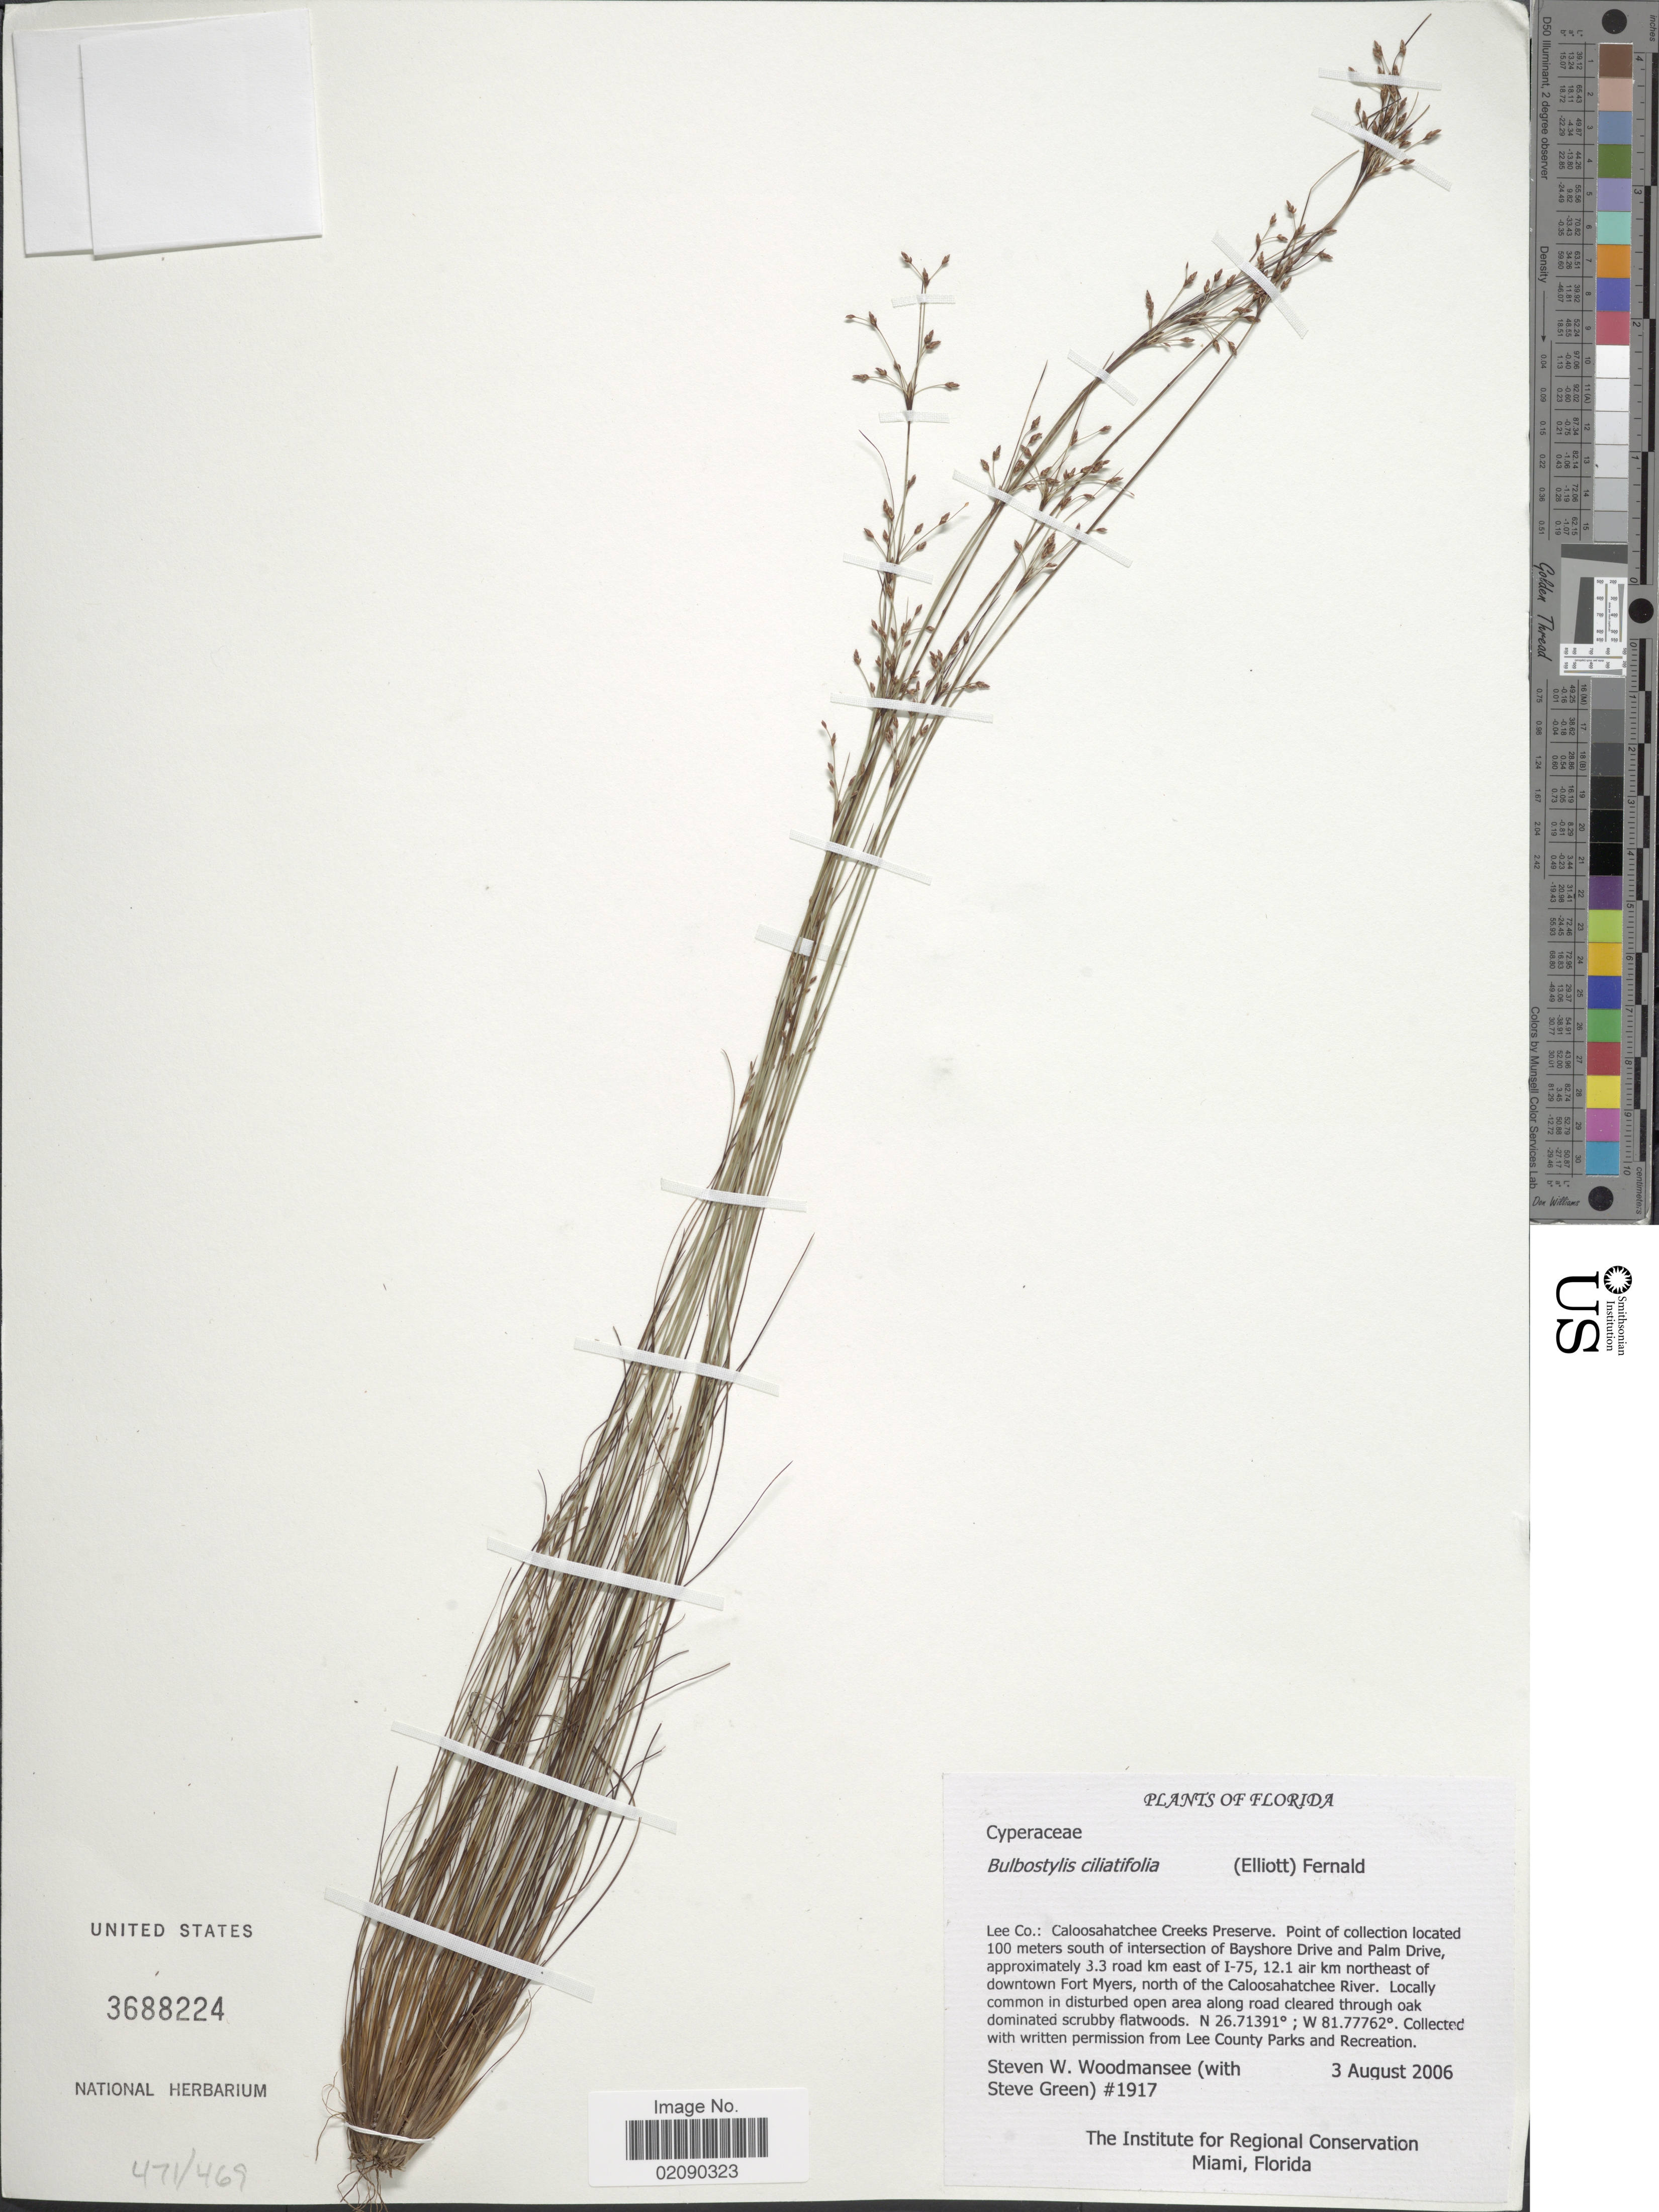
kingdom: Plantae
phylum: Tracheophyta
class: Liliopsida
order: Poales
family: Cyperaceae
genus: Bulbostylis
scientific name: Bulbostylis ciliatifolia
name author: (Elliott) Fernald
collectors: S. Woodmansee & S. Green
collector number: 1917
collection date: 2006-08-03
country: United States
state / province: Florida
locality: Lee Co.: Caloosahatchee Creeks Preserve. 100 meters south of intersection of Bayshore Drive and Palm Drive, approximately 3.3 road km east of I-75, 12.1 air km northeast of downtown Fort Myers, north of the Caloosahatchee River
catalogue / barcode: US 3688224